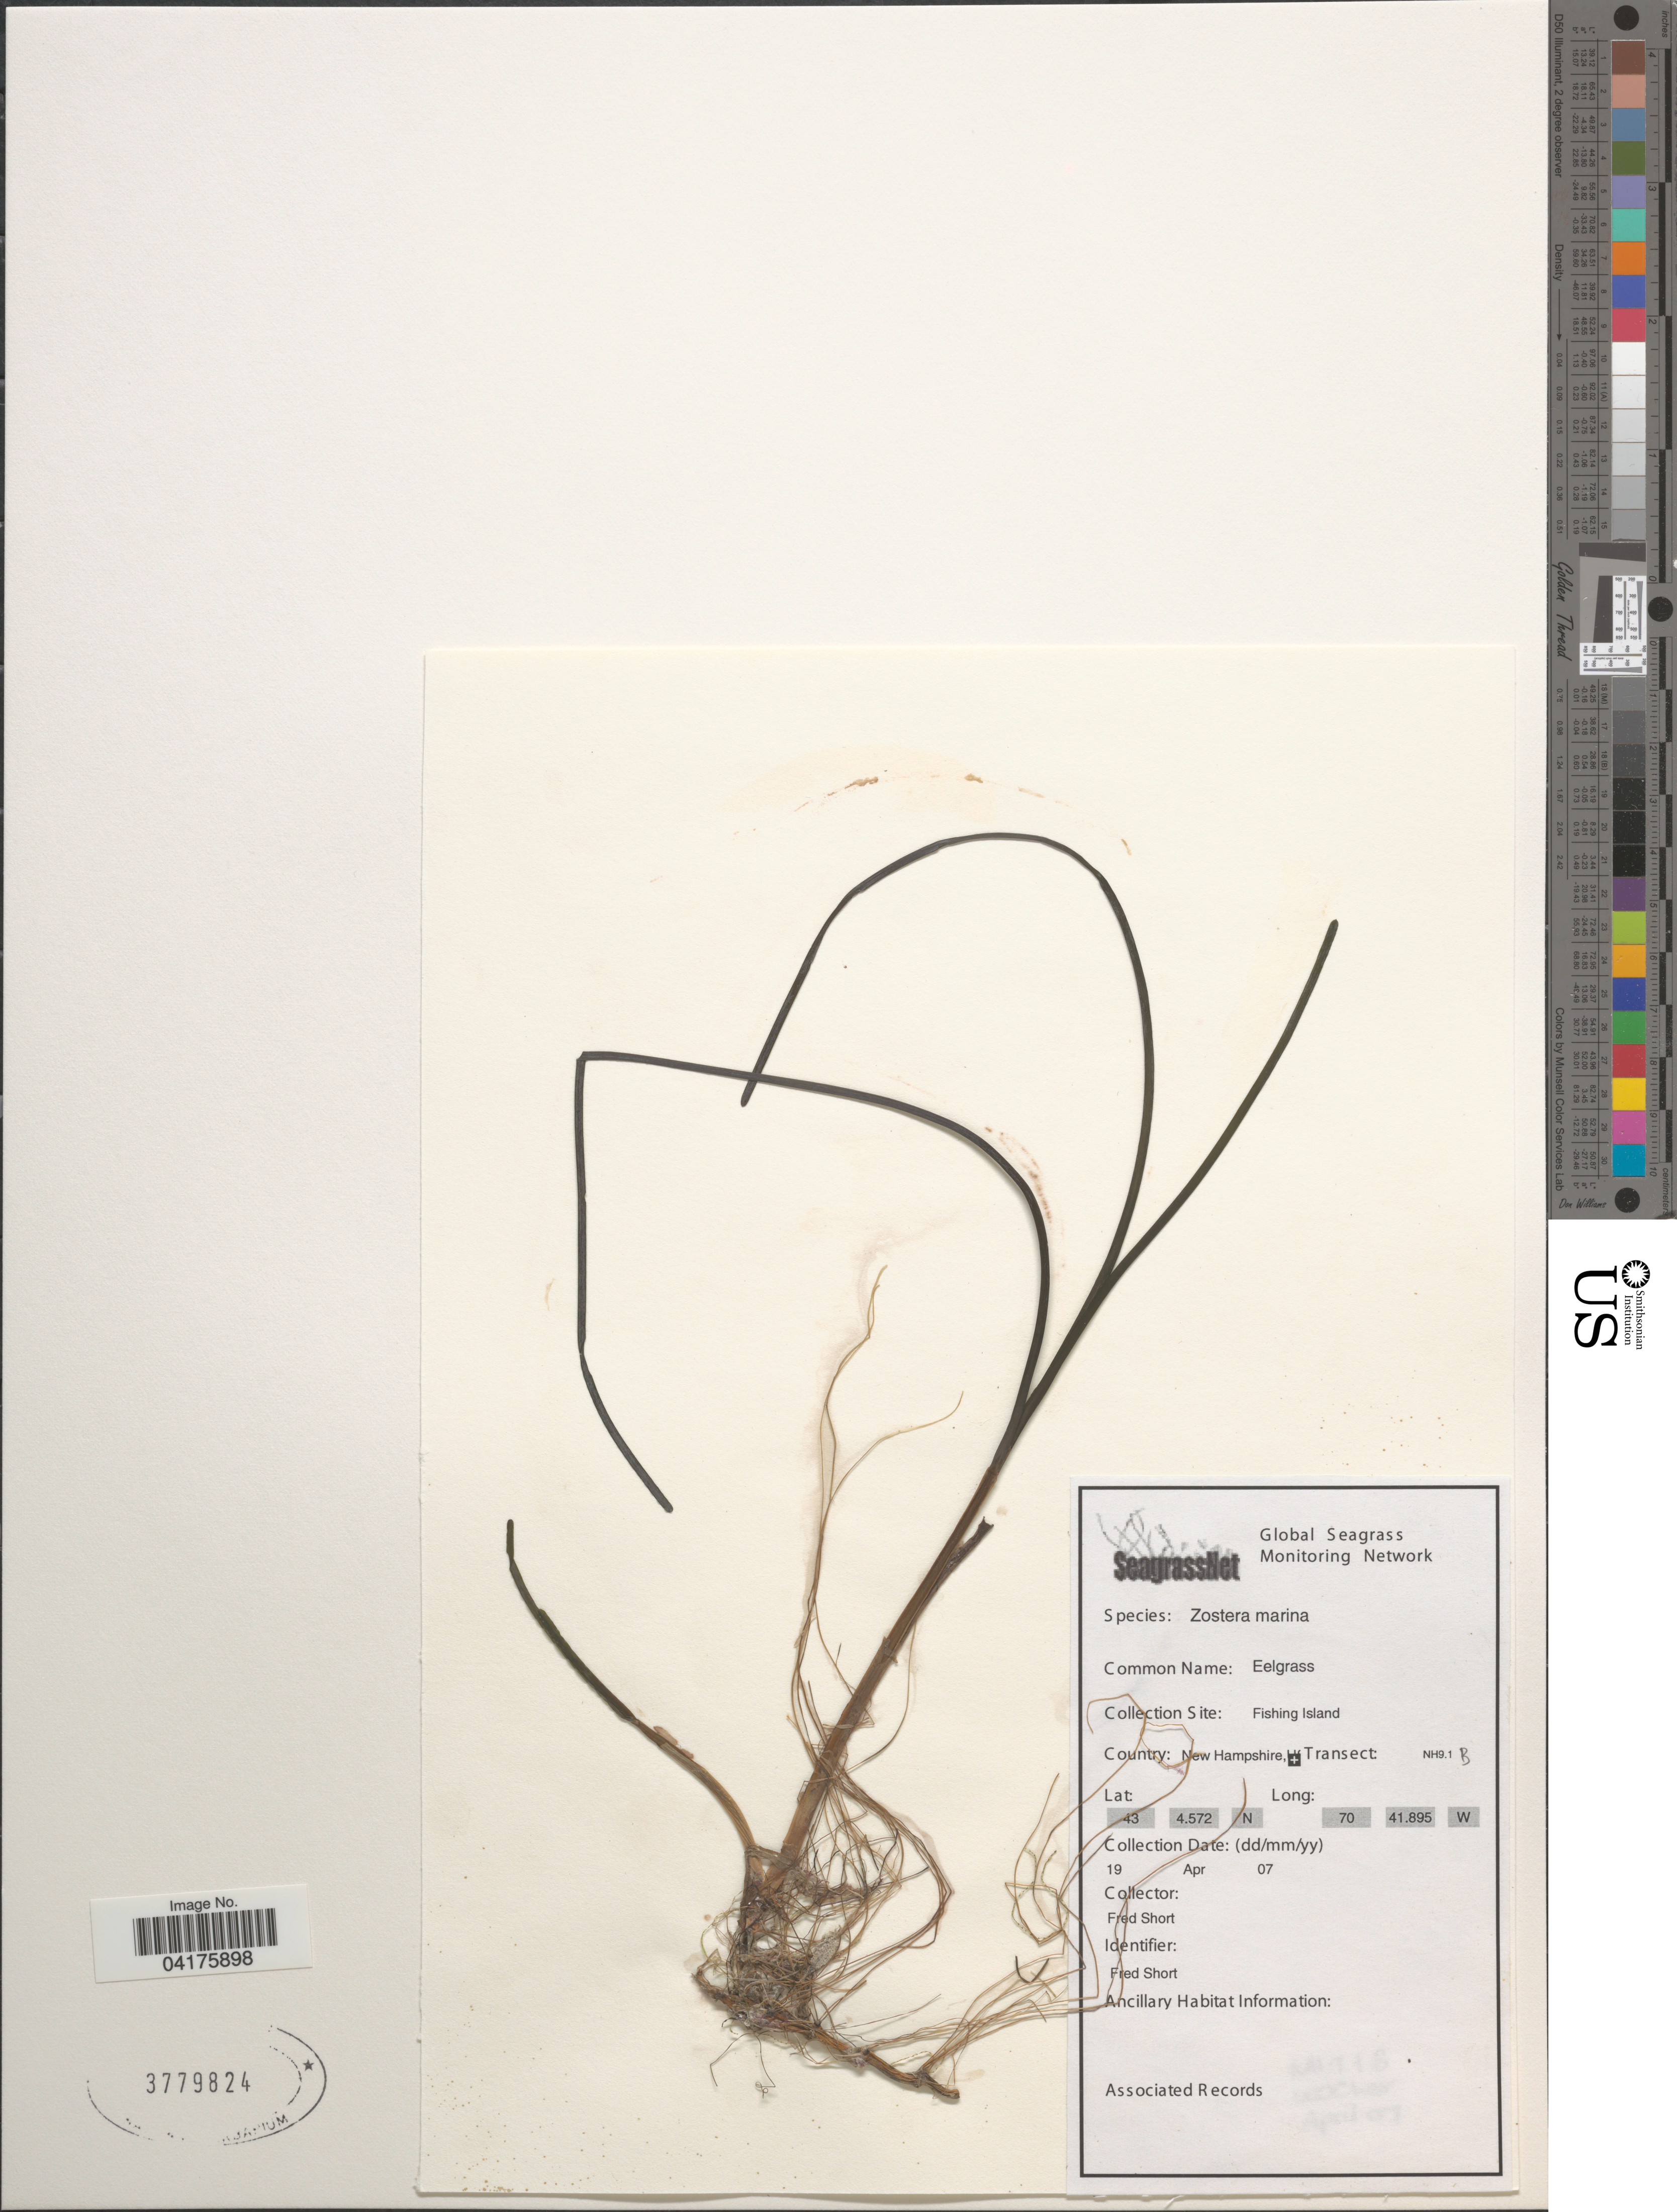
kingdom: Plantae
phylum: Tracheophyta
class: Liliopsida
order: Alismatales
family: Zosteraceae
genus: Zostera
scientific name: Zostera marina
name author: L.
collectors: F. Short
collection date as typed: Transcribed d/m/y: 19/4/7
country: United States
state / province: New Hampshire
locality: Fishing Island.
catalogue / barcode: US 3779824